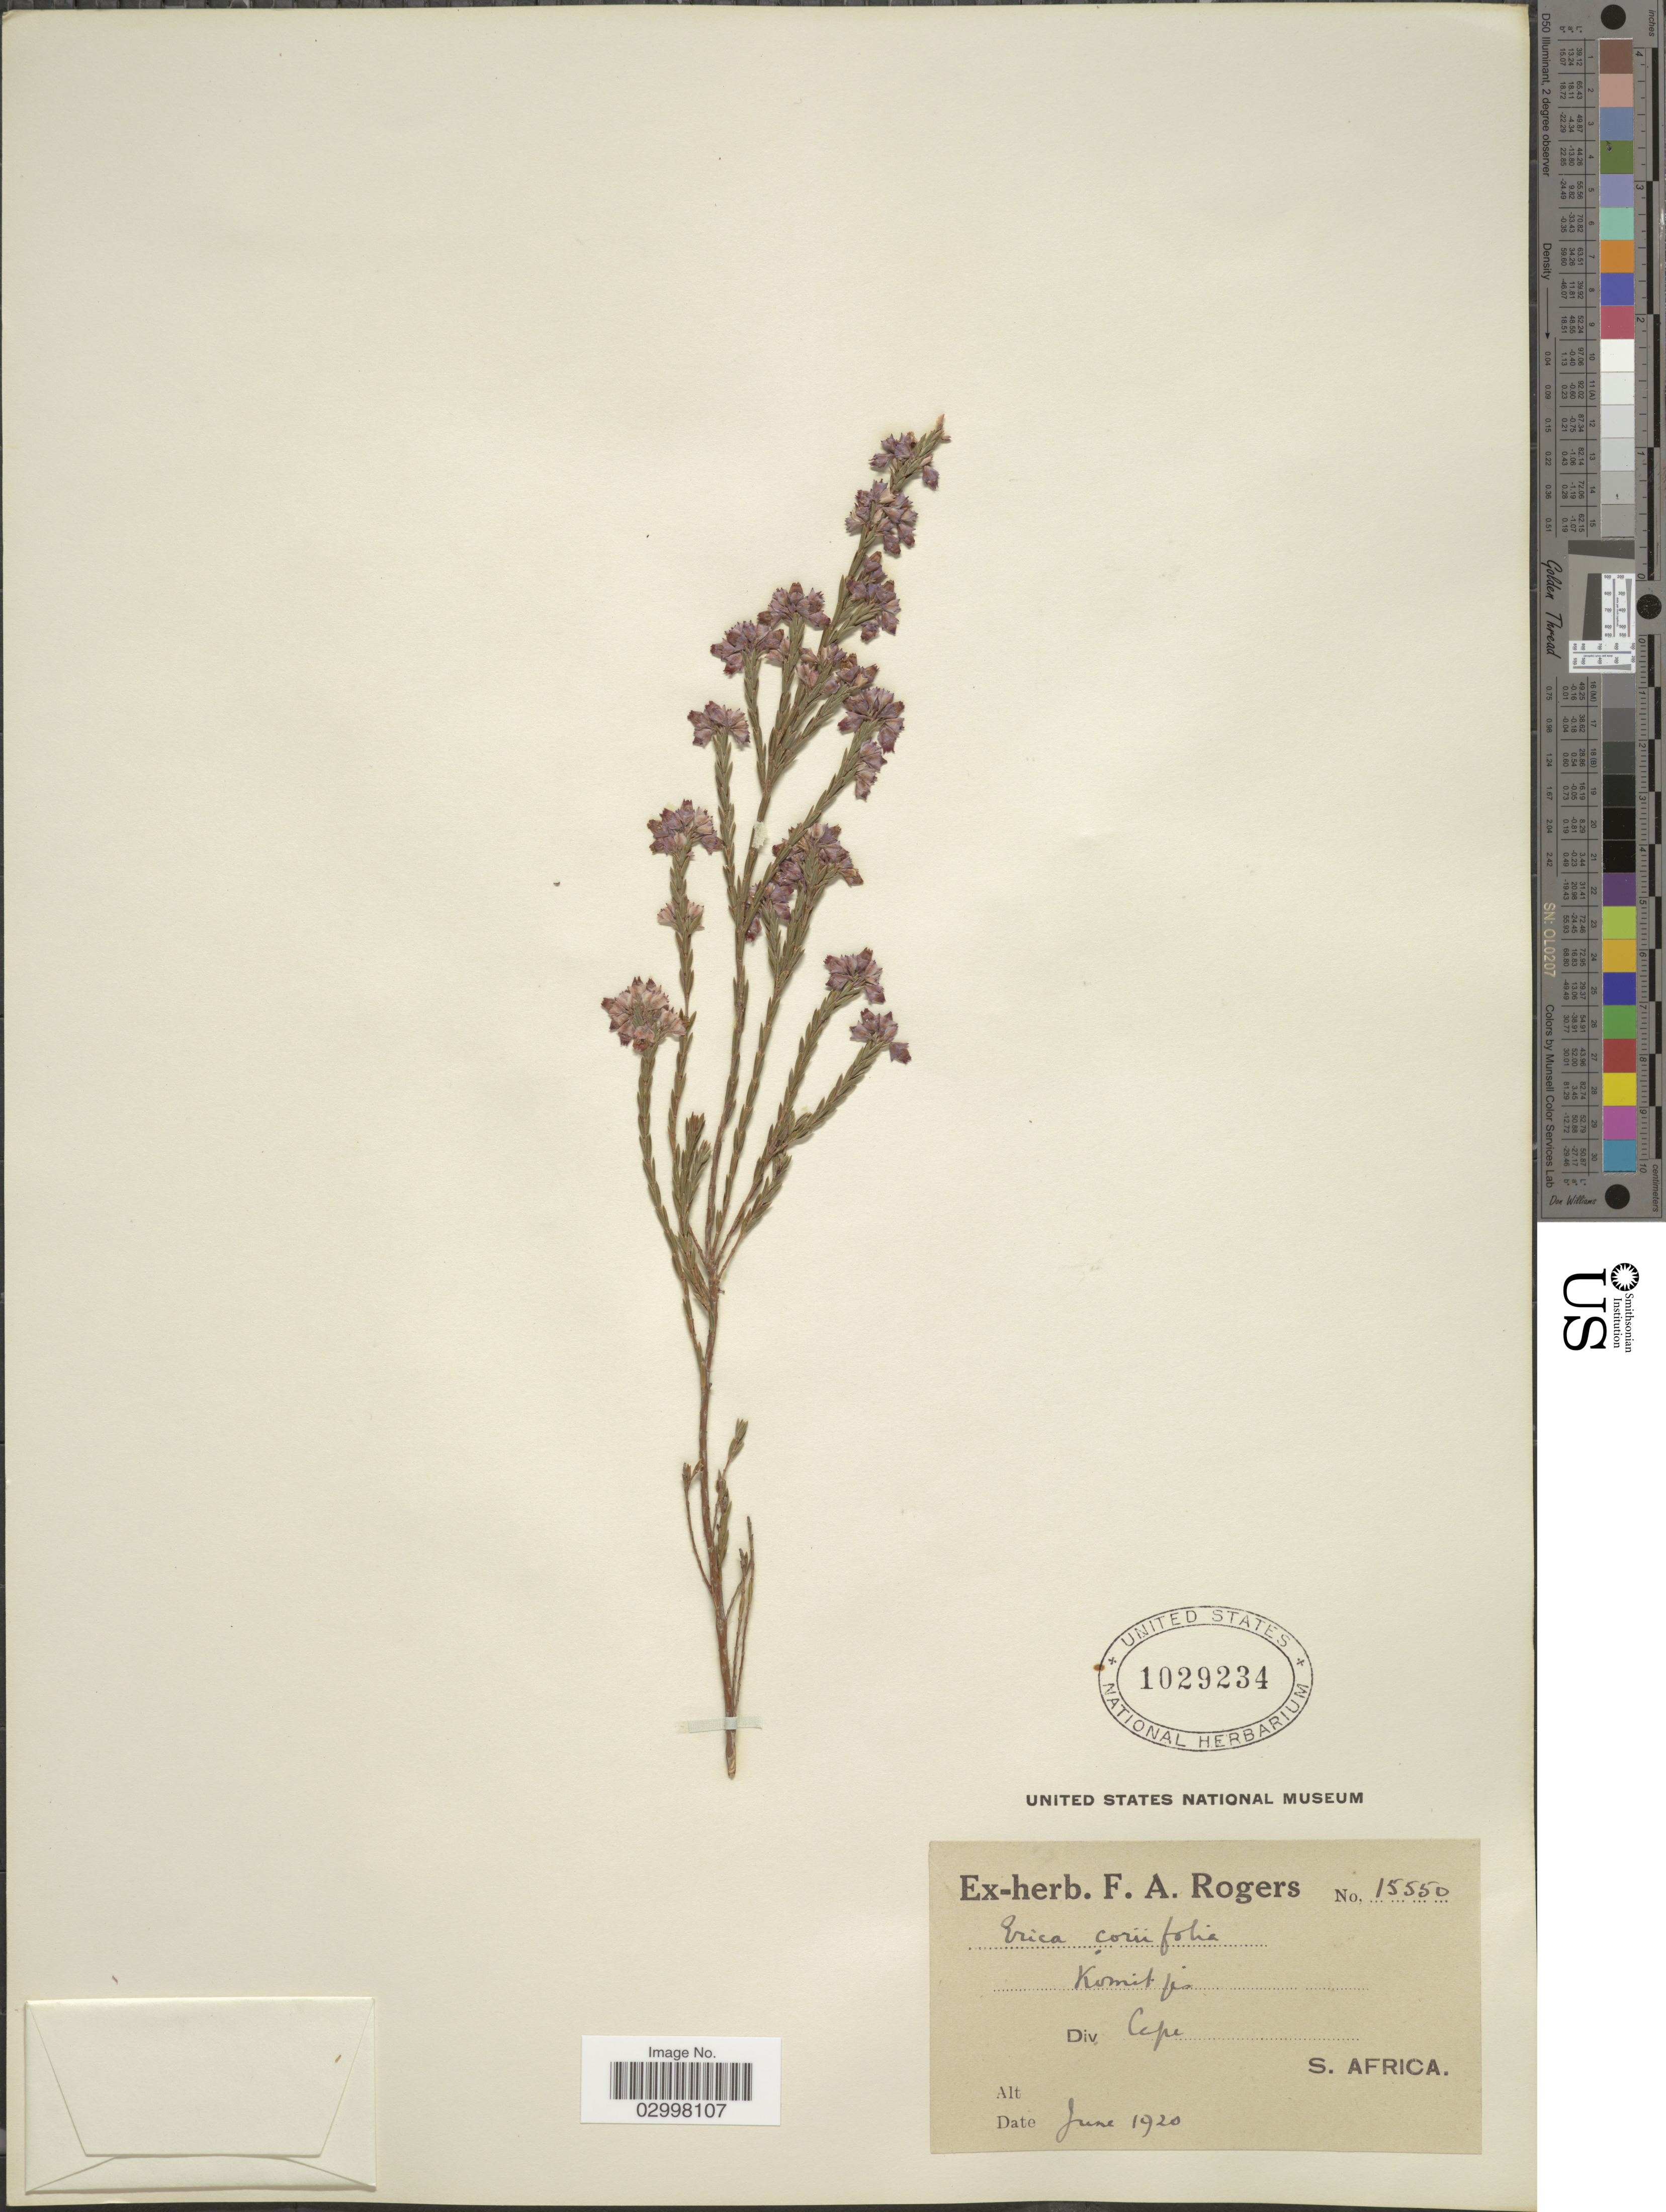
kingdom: Plantae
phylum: Tracheophyta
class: Magnoliopsida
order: Ericales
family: Ericaceae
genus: Erica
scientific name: Erica corifolia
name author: L.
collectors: ex herb. F. A. Rogers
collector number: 15550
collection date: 1920-06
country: South Africa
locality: Komitjo. Div. Cape.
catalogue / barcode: US 1029234